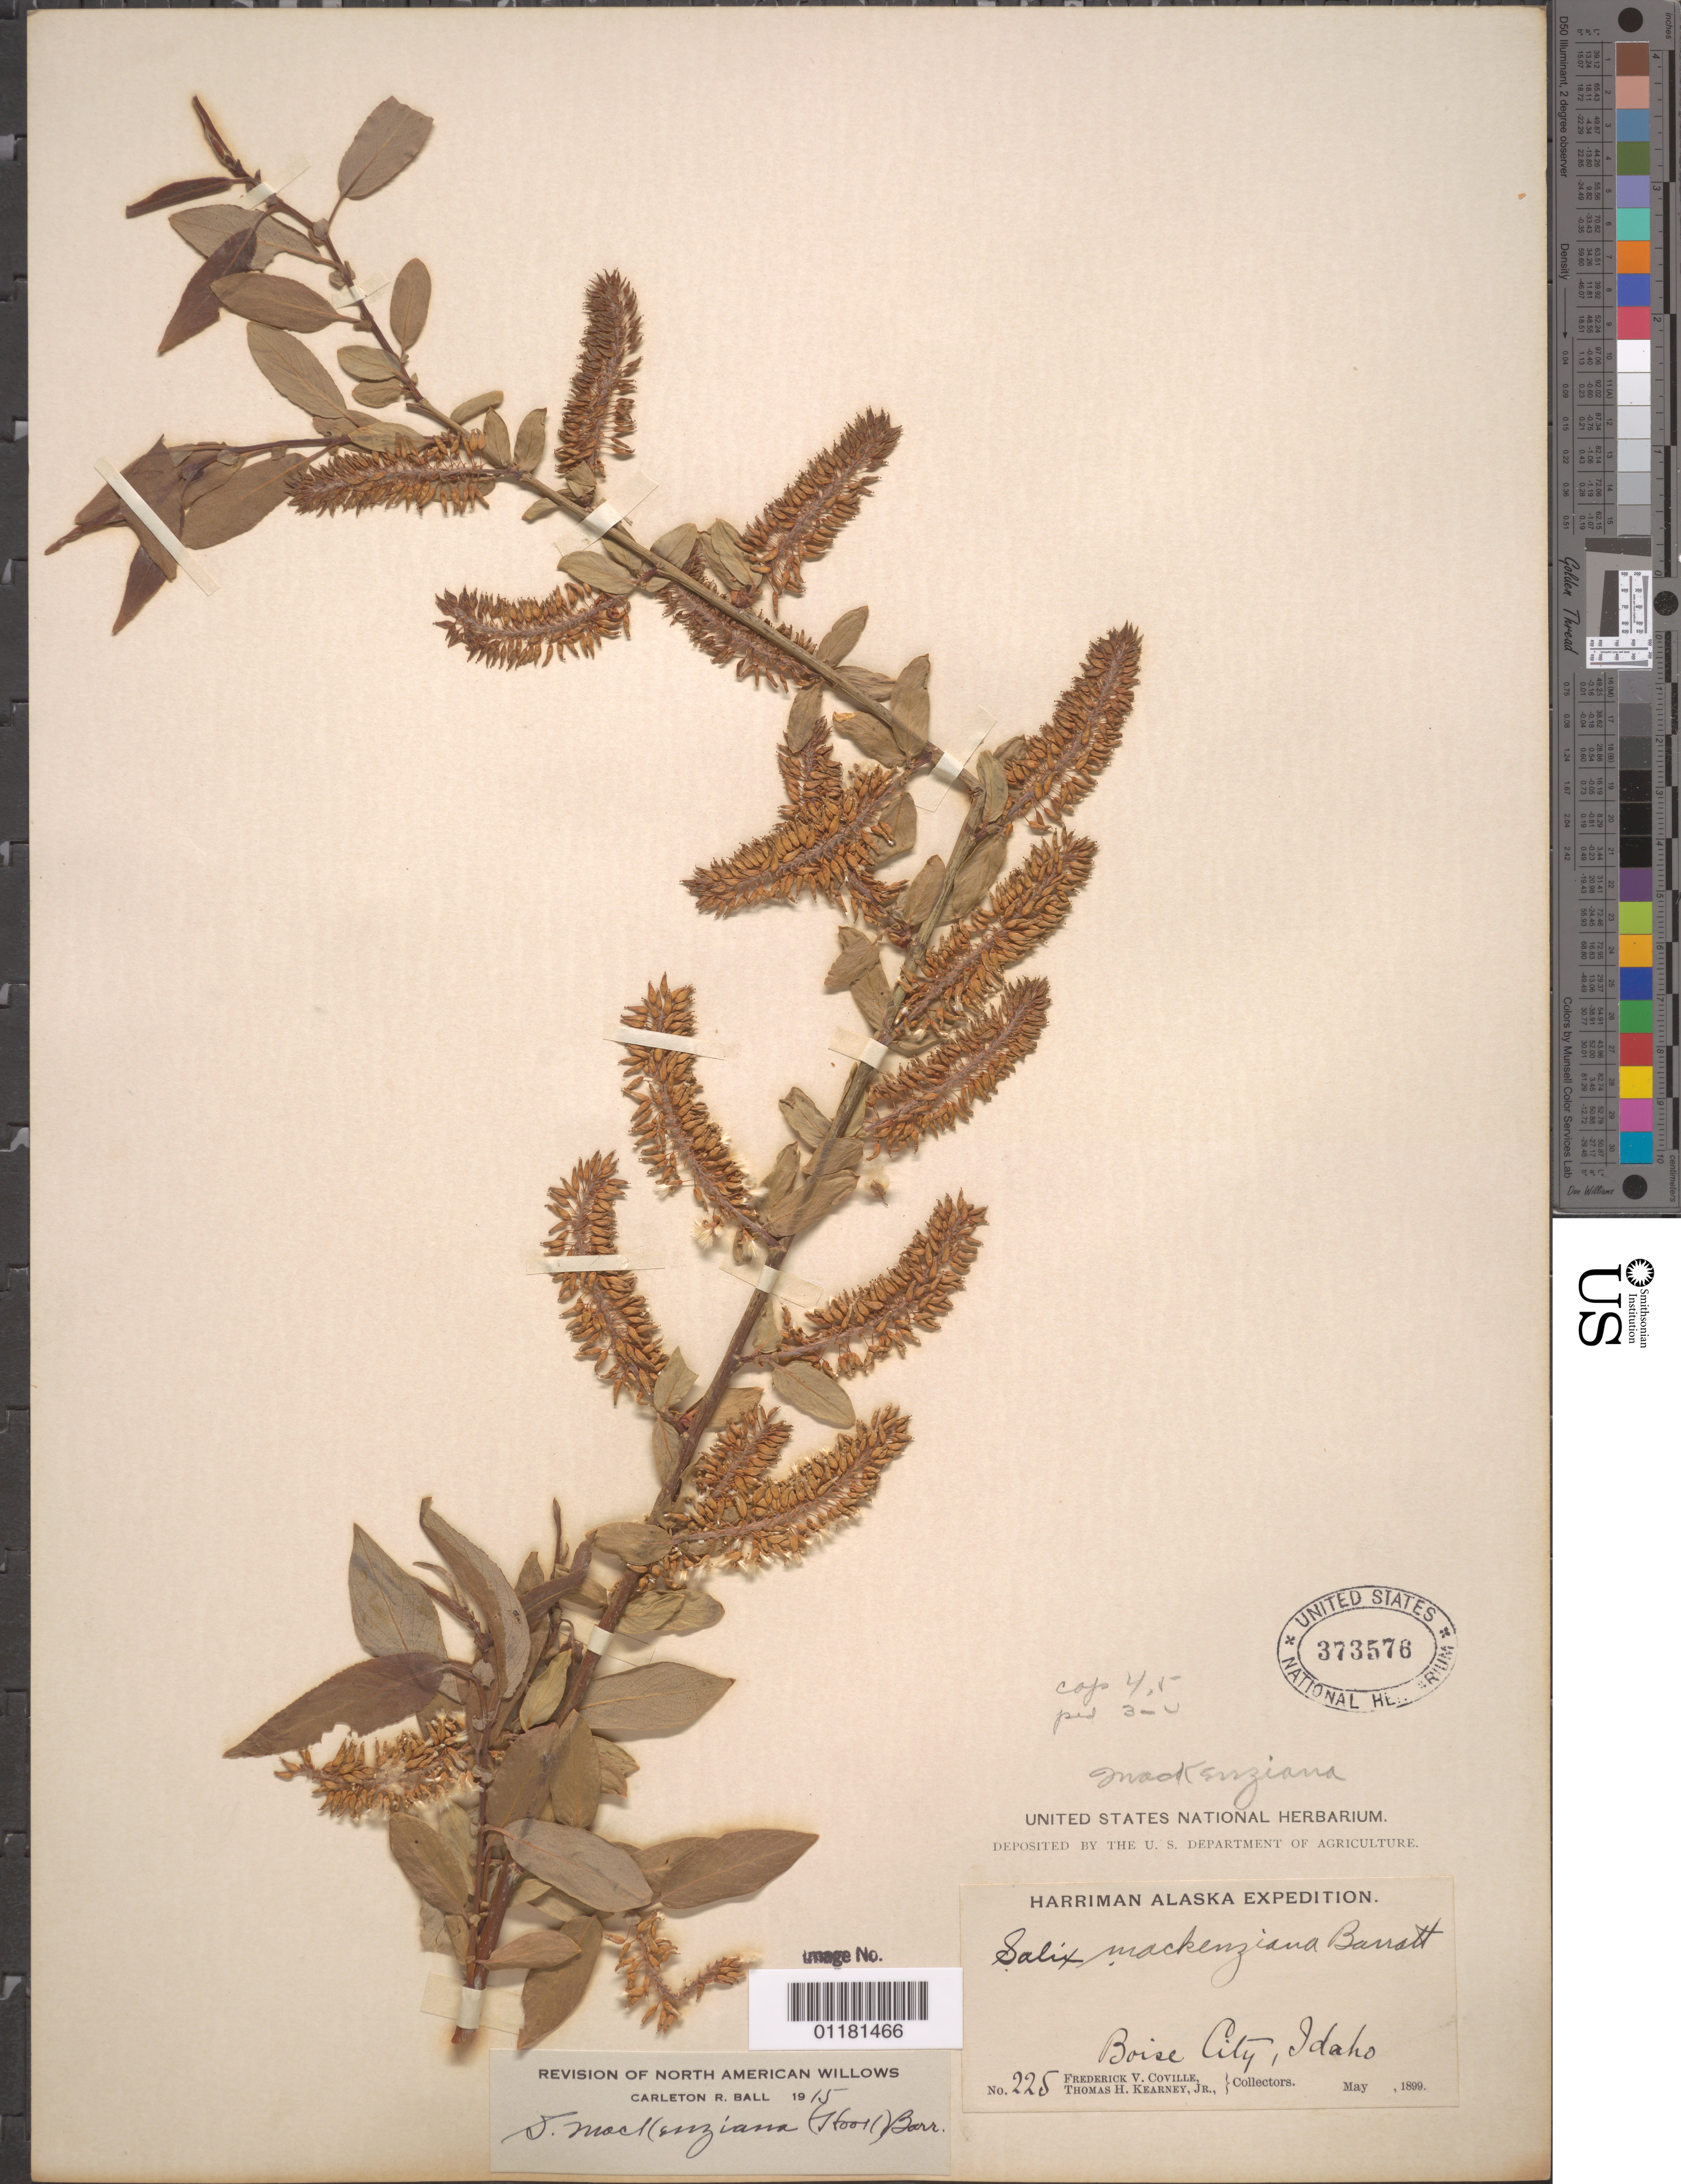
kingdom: Plantae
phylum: Tracheophyta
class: Magnoliopsida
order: Malpighiales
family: Salicaceae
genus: Salix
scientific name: Salix mackenzieana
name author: (Hook.) Barratt ex Andersson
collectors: F. V. Coville & T. H. Kearney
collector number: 225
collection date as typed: May 1899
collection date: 1899-05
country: United States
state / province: Idaho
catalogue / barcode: US 373576